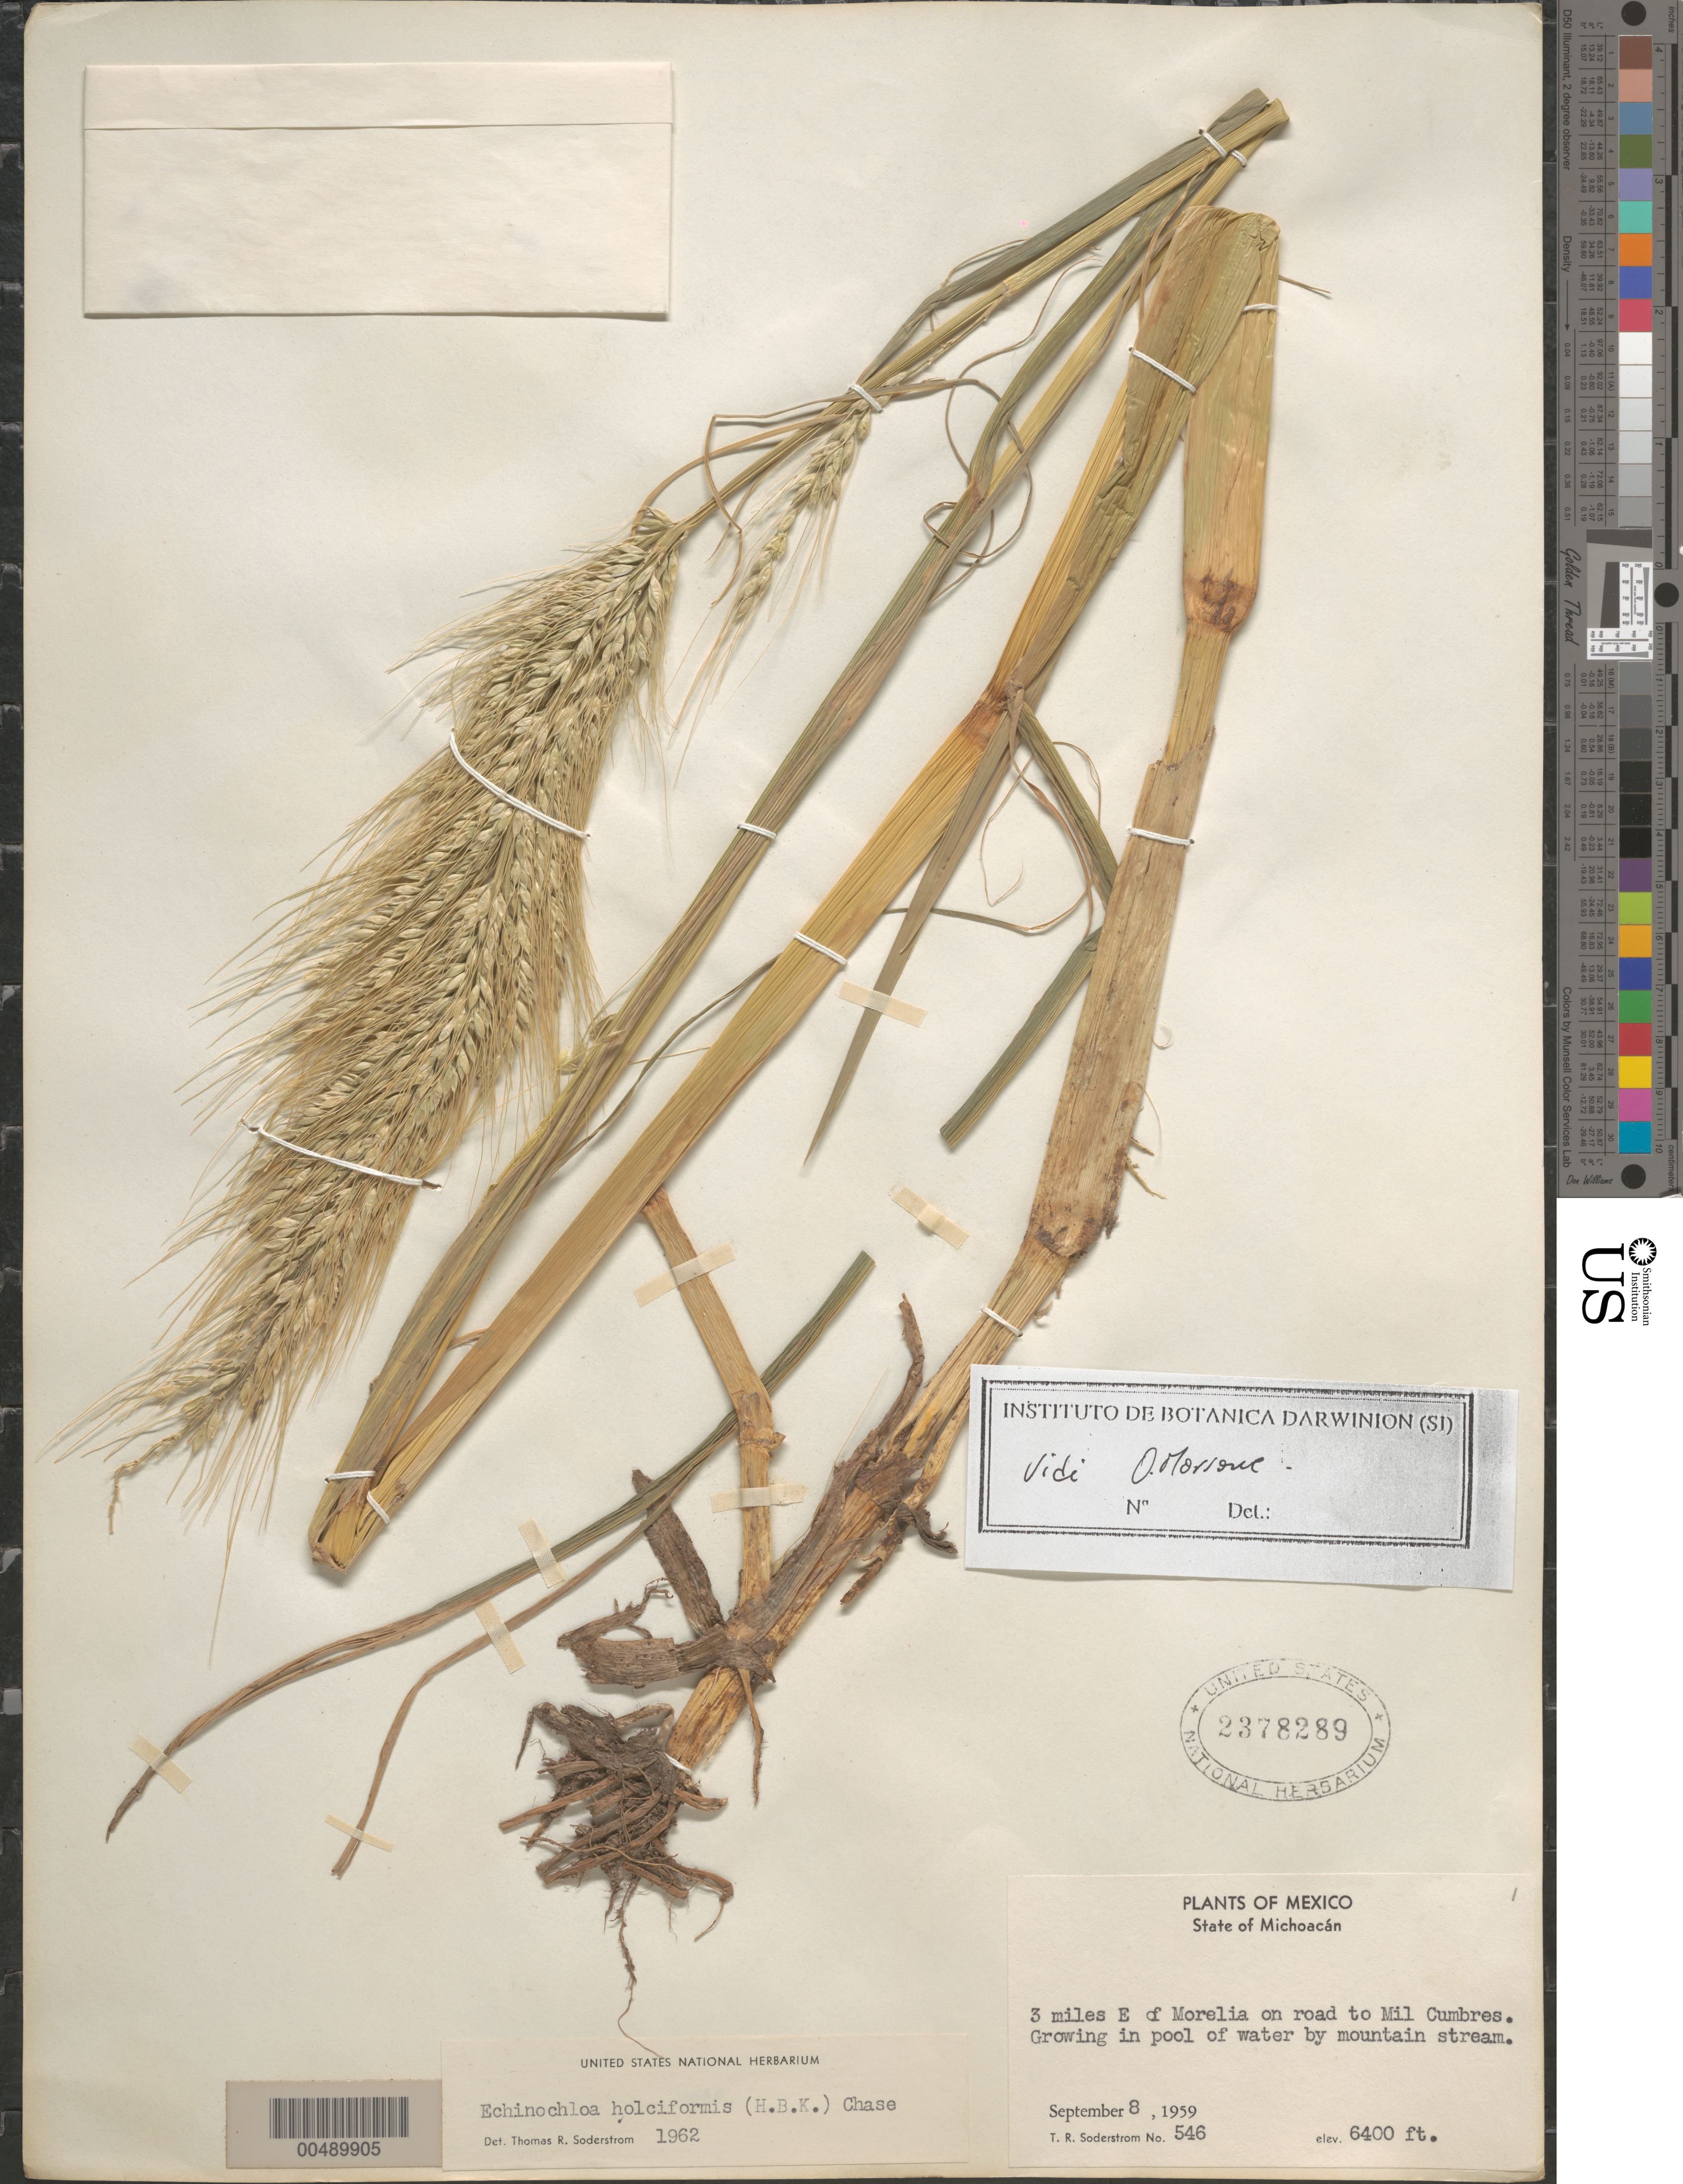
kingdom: Plantae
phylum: Tracheophyta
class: Liliopsida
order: Poales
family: Poaceae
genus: Echinochloa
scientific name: Echinochloa holciformis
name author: (Kunth) Chase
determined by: Soderstrom, T. R.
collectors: T. R. Soderstrom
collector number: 546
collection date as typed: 8 Sep 1959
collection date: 1959-09-08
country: Mexico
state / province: Michoacán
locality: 3 mi E of Morelia on rd to Mil Cumbres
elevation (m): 1951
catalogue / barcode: US 2378289